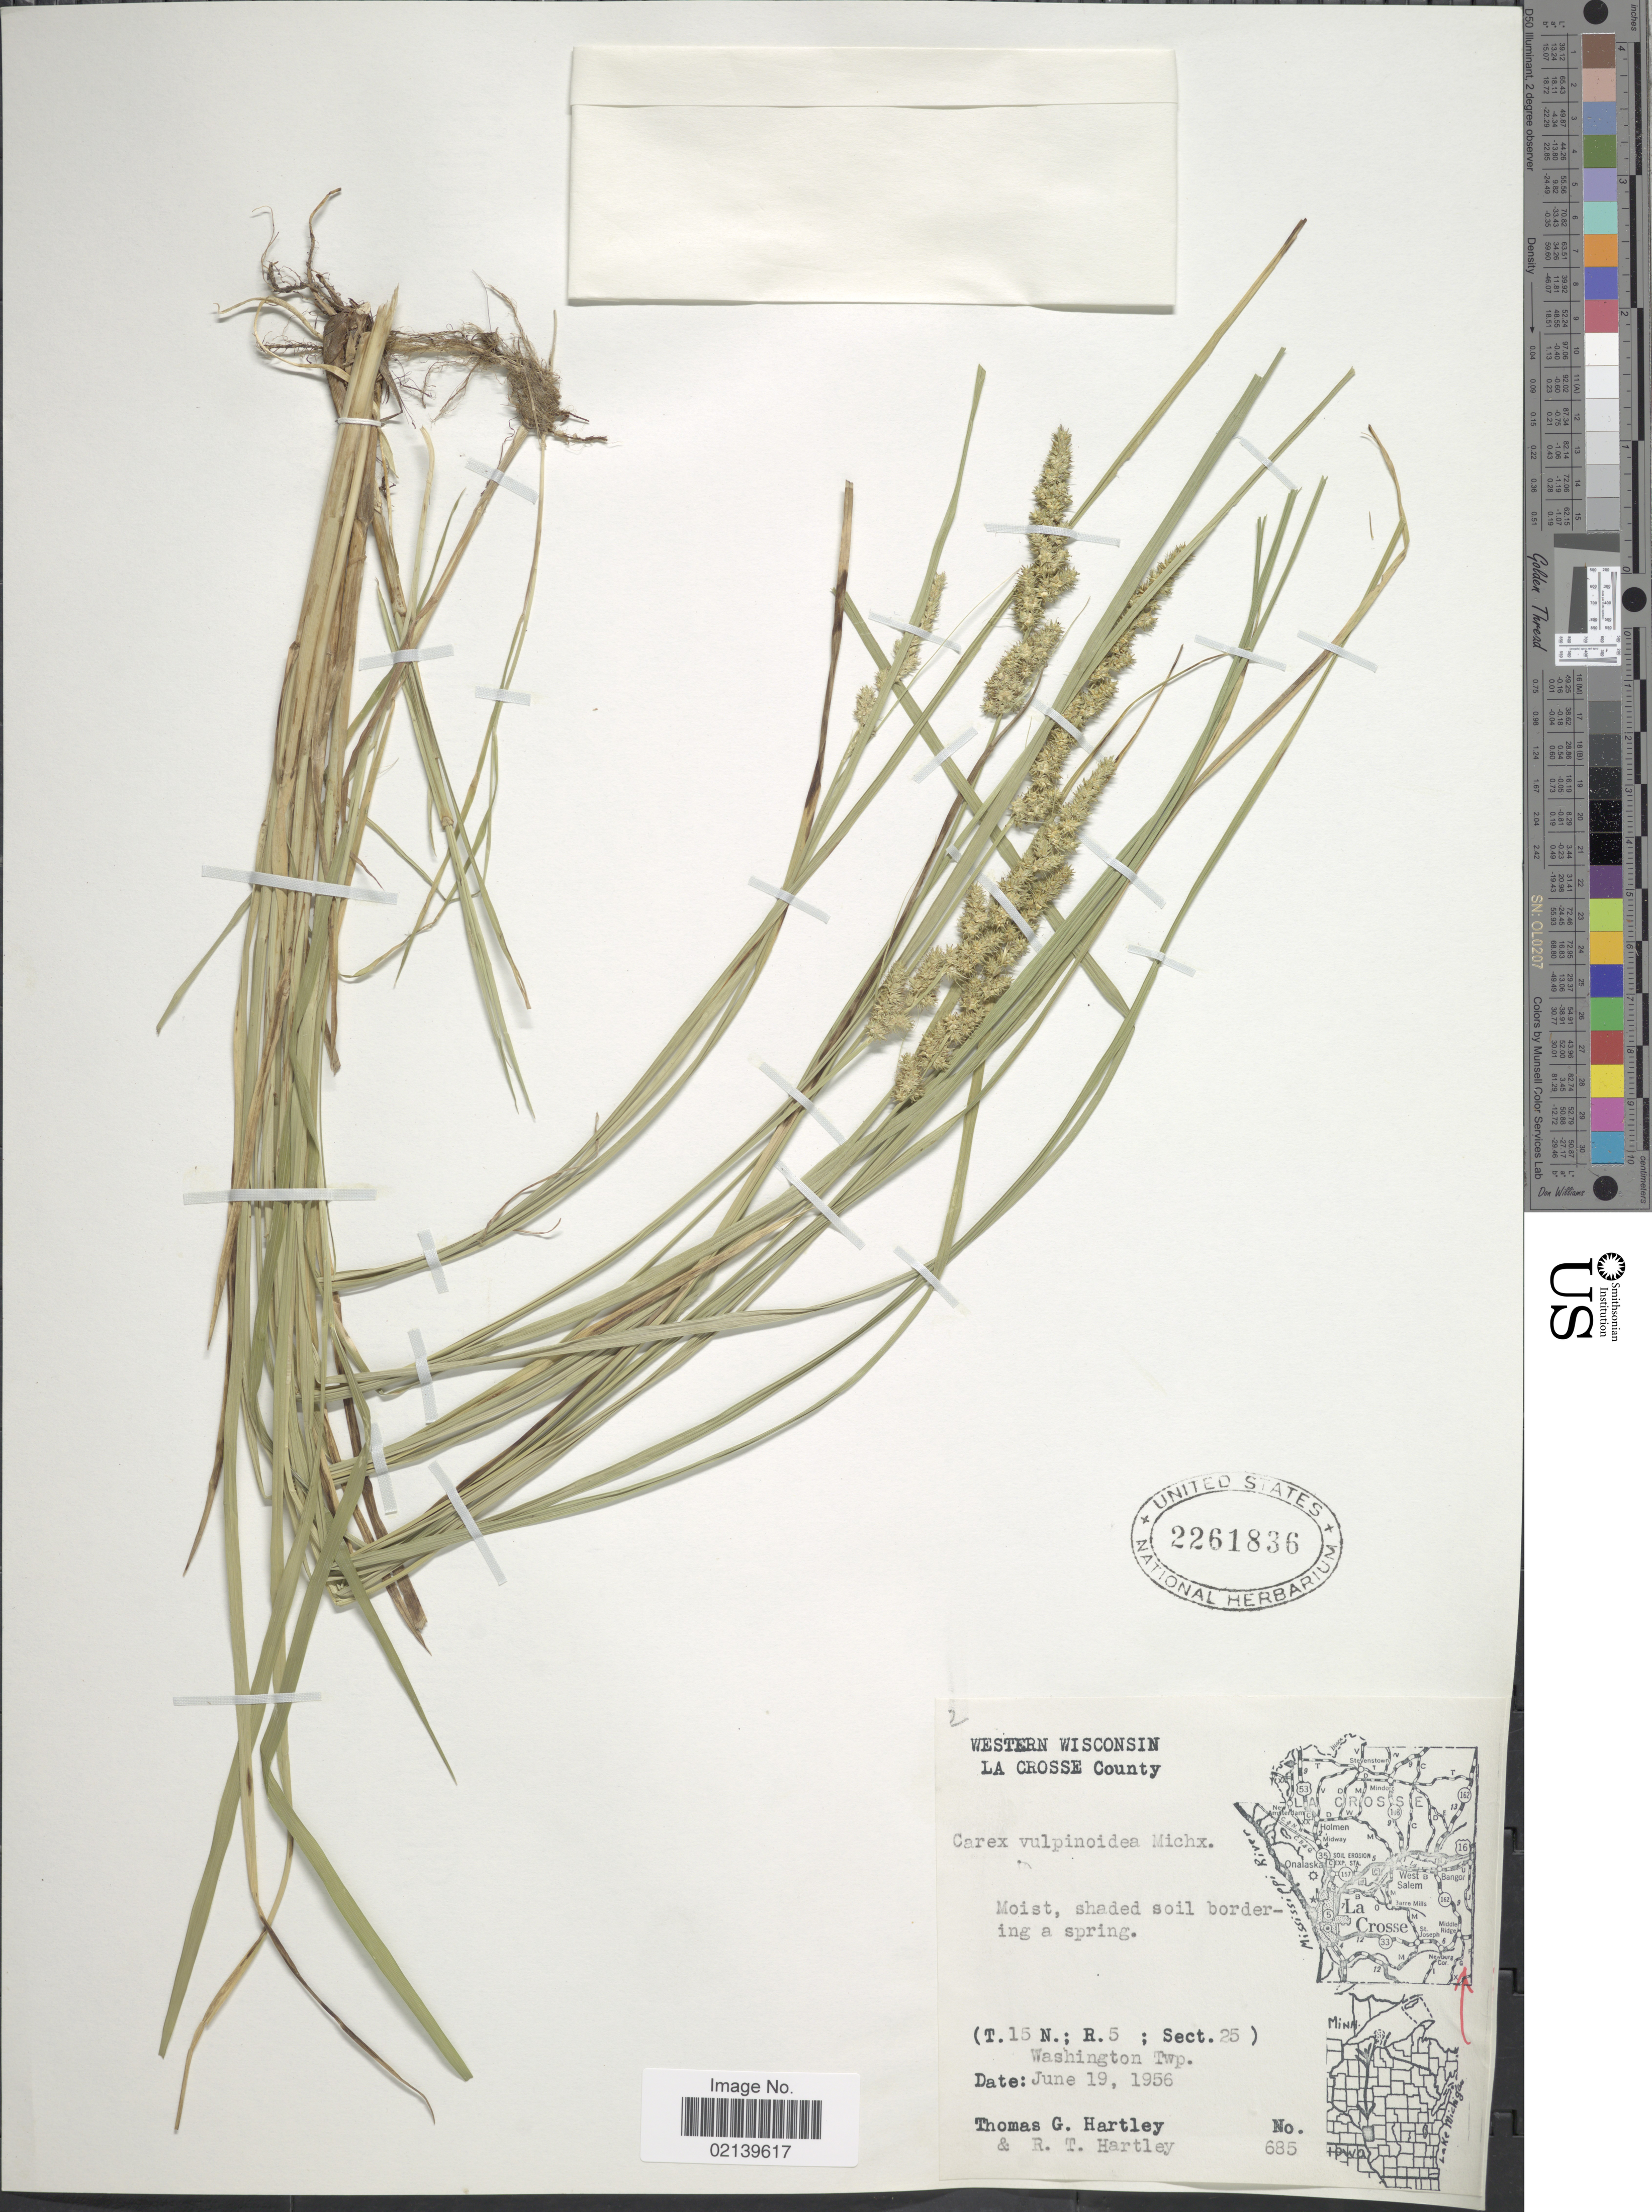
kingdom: Plantae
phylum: Tracheophyta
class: Liliopsida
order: Poales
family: Cyperaceae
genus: Carex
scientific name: Carex vulpinoidea Michx.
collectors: T. G. Hartley & R. T. Hartley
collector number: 685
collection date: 1956-06-19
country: United States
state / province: Wisconsin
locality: Western Wisconsin, La Crosse County, T15N, R5; Sect.25) Washington Twp.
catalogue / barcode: US 2261836